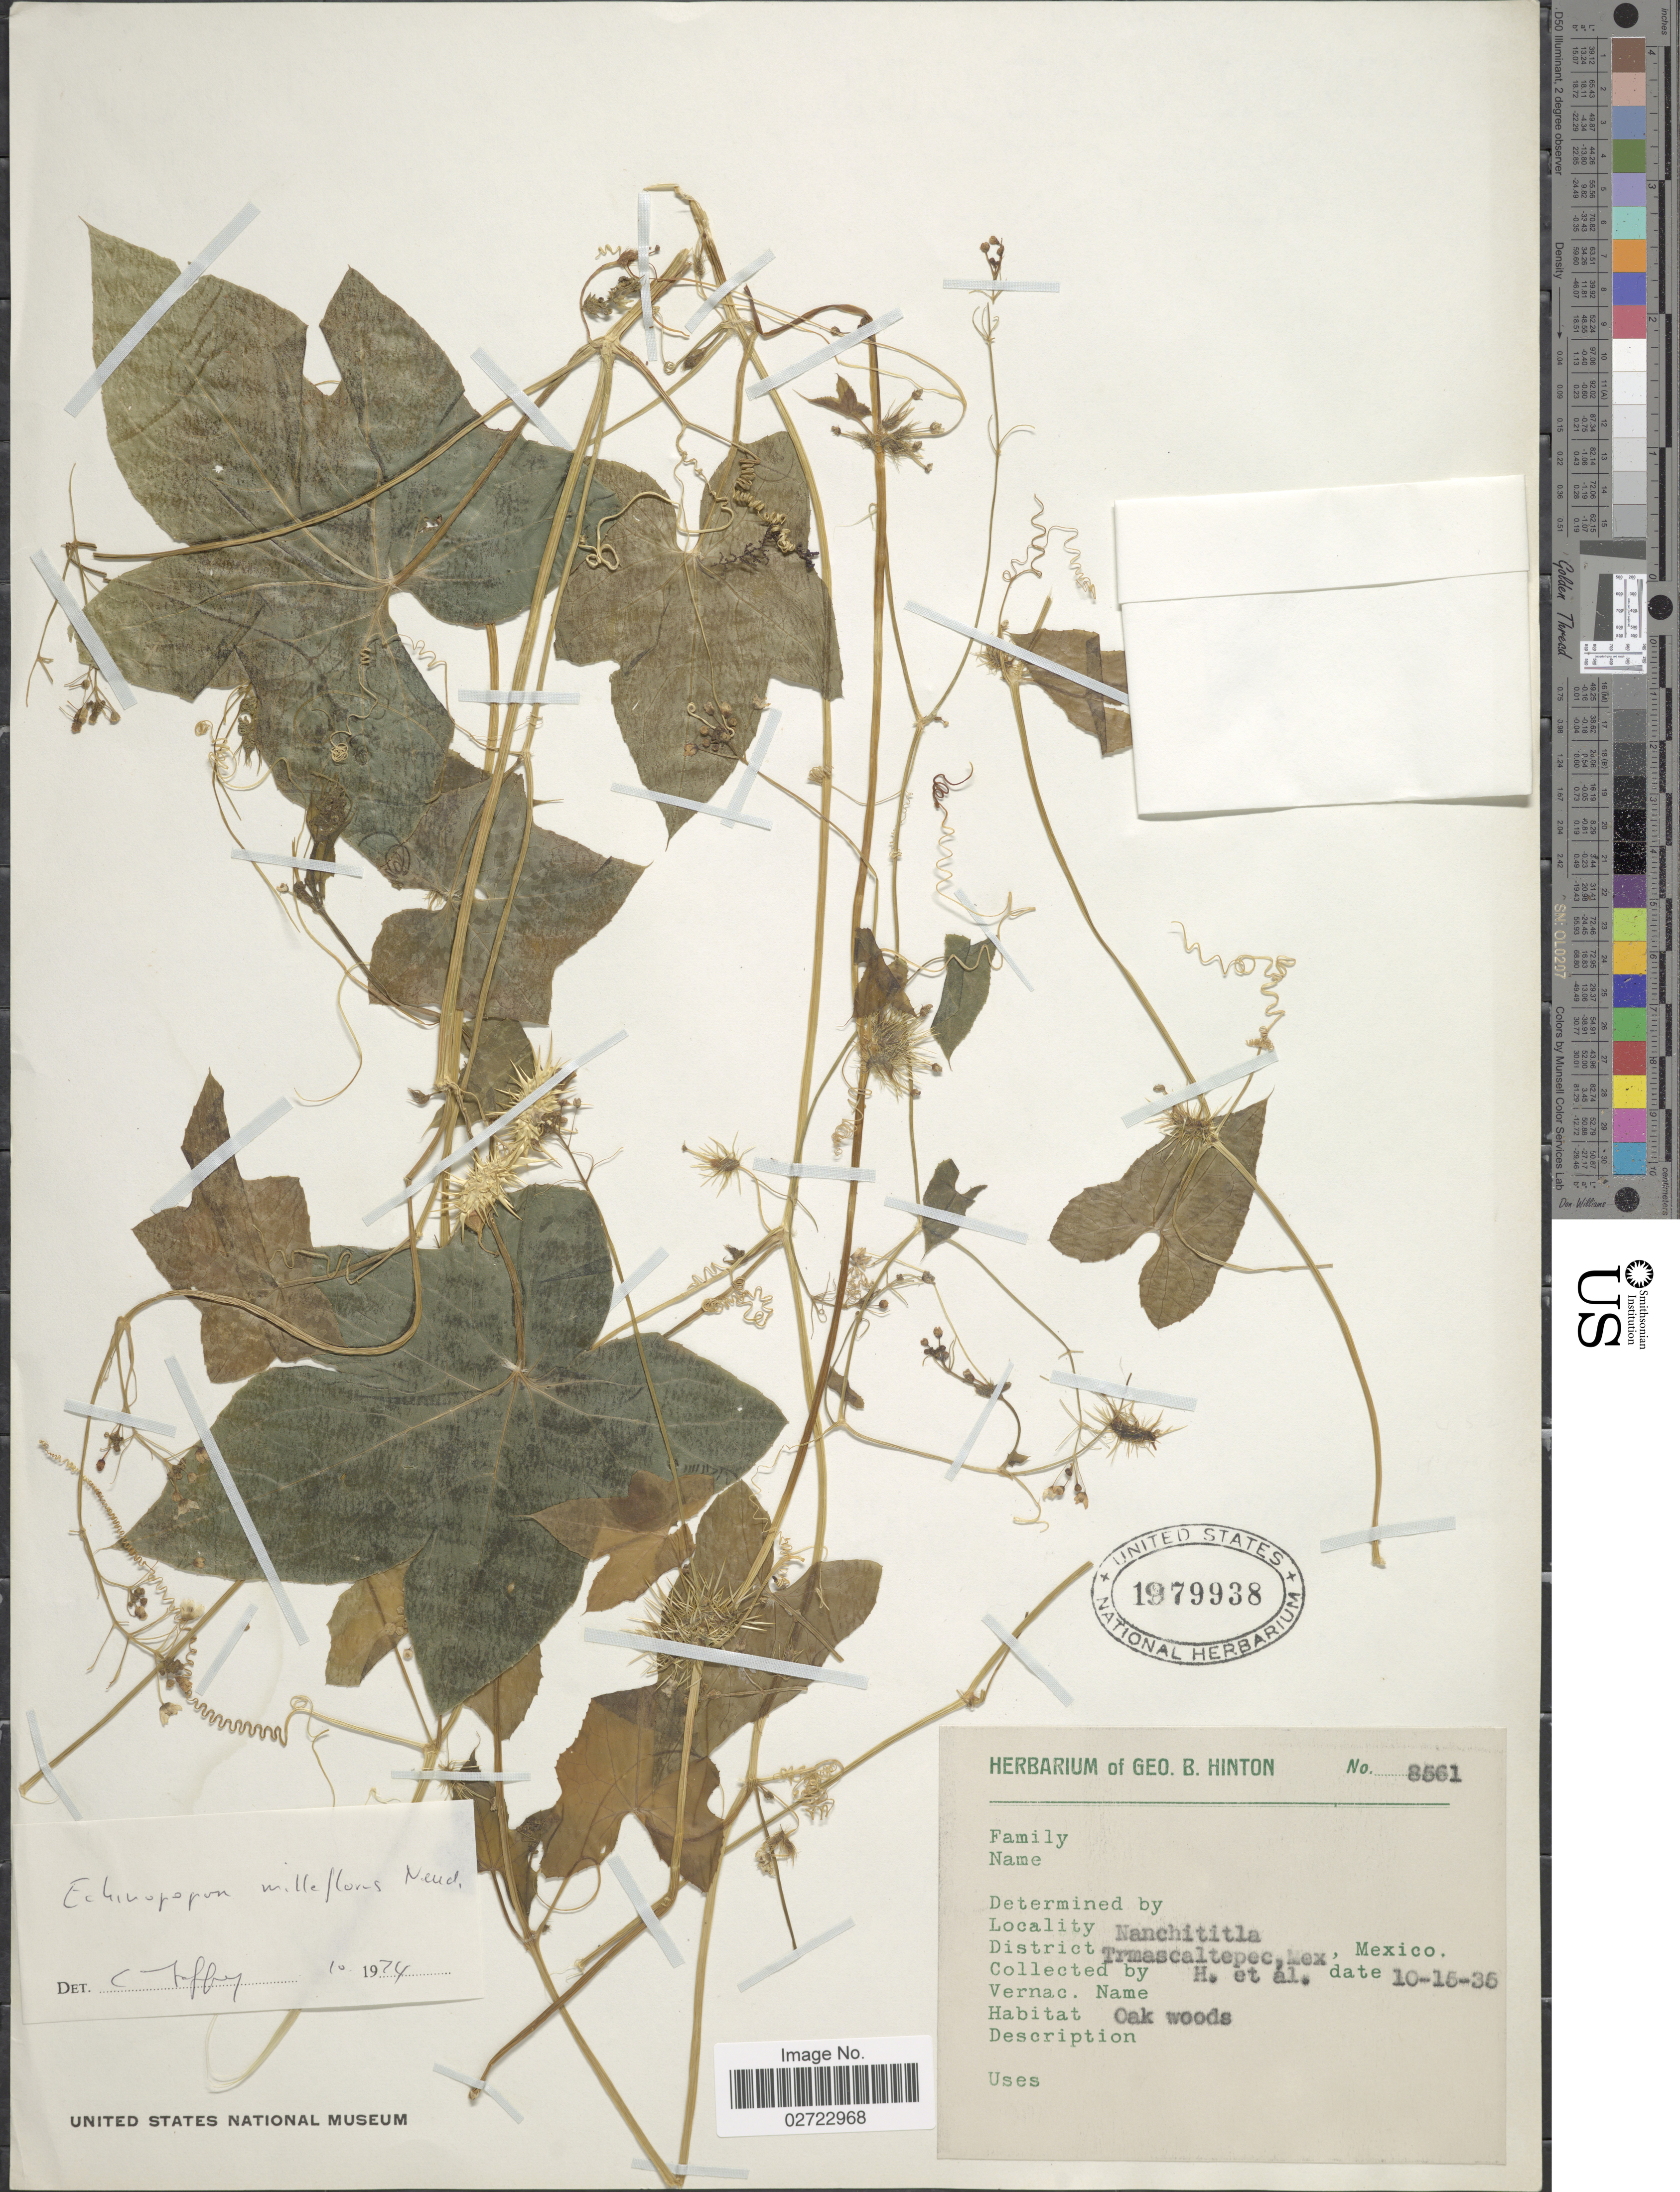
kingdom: Plantae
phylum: Tracheophyta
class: Magnoliopsida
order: Cucurbitales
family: Cucurbitaceae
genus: Echinopepon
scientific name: Echinopepon milleflorus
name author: Naudin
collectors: G. B. Hinton & et al.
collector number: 8561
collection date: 1935-10-15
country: Mexico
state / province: México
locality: Nanchititla, District Temascaltepec.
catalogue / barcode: US 1979938